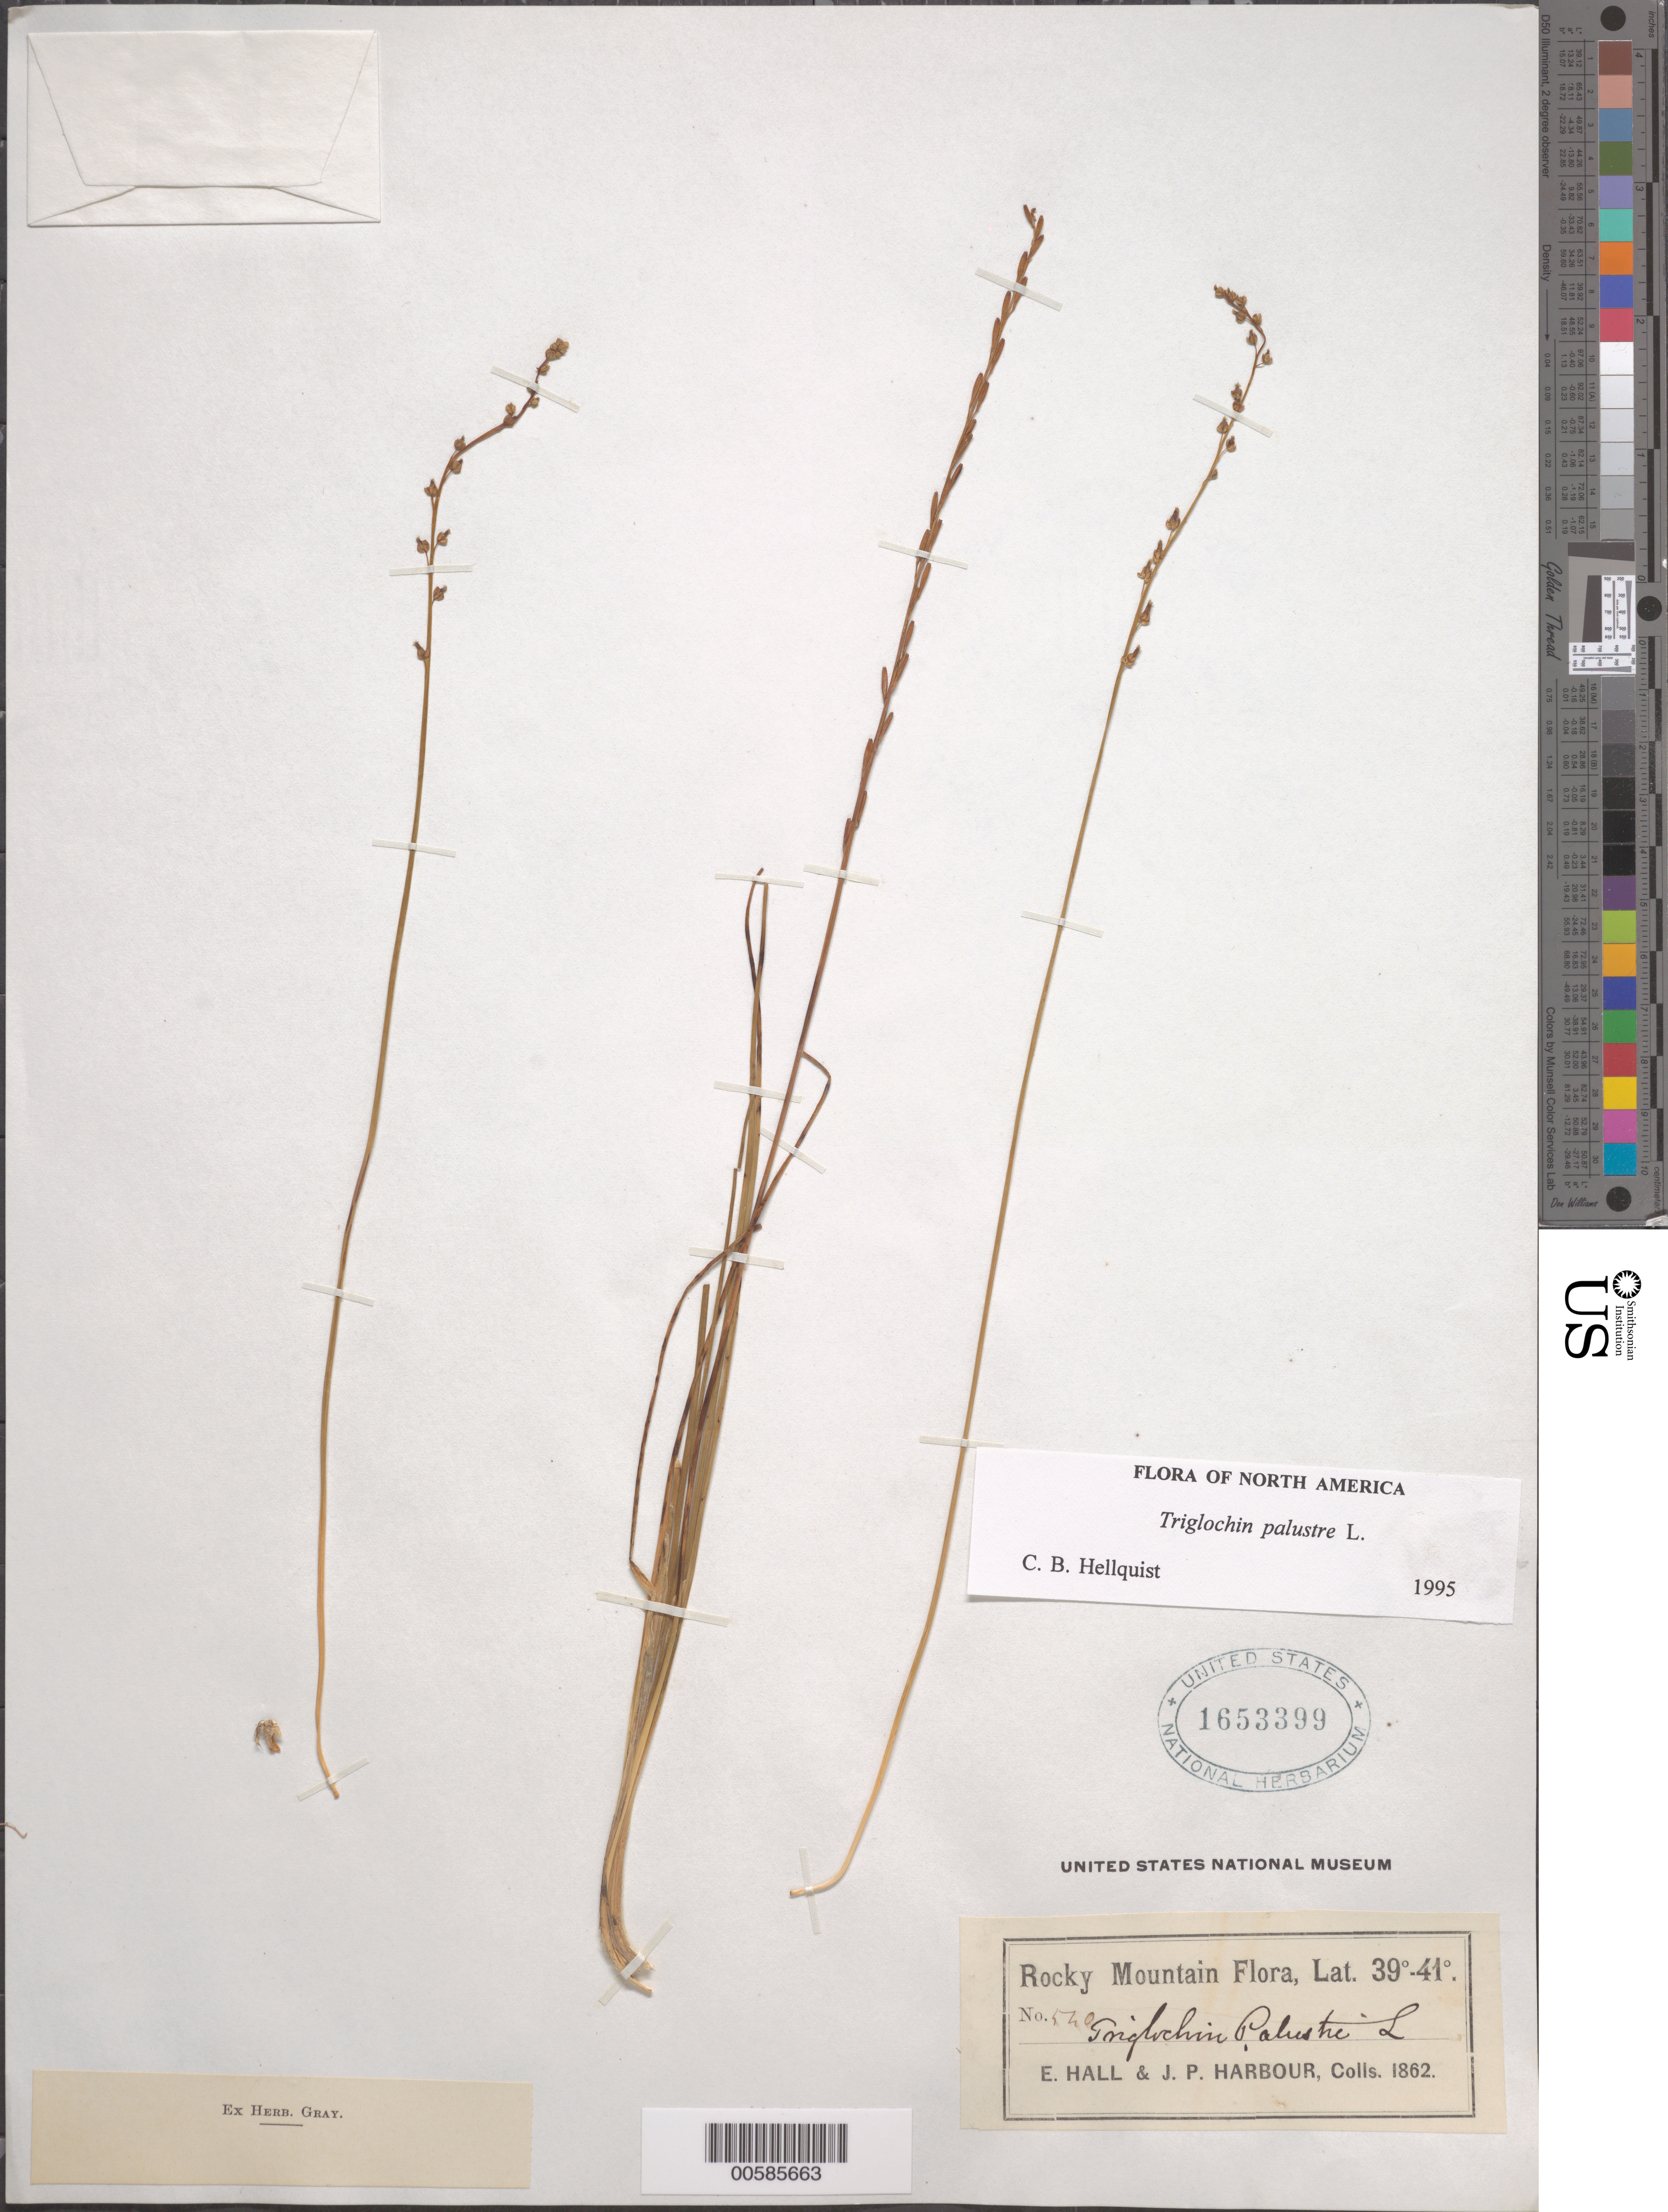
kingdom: Plantae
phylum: Tracheophyta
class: Liliopsida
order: Alismatales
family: Juncaginaceae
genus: Triglochin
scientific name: Triglochin palustris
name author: L.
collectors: E. Hall & J. Harbour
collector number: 540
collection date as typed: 1862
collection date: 1862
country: United States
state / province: Colorado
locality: Rocky Mtns. Flora, Lat. 39-41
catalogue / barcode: US 1653399